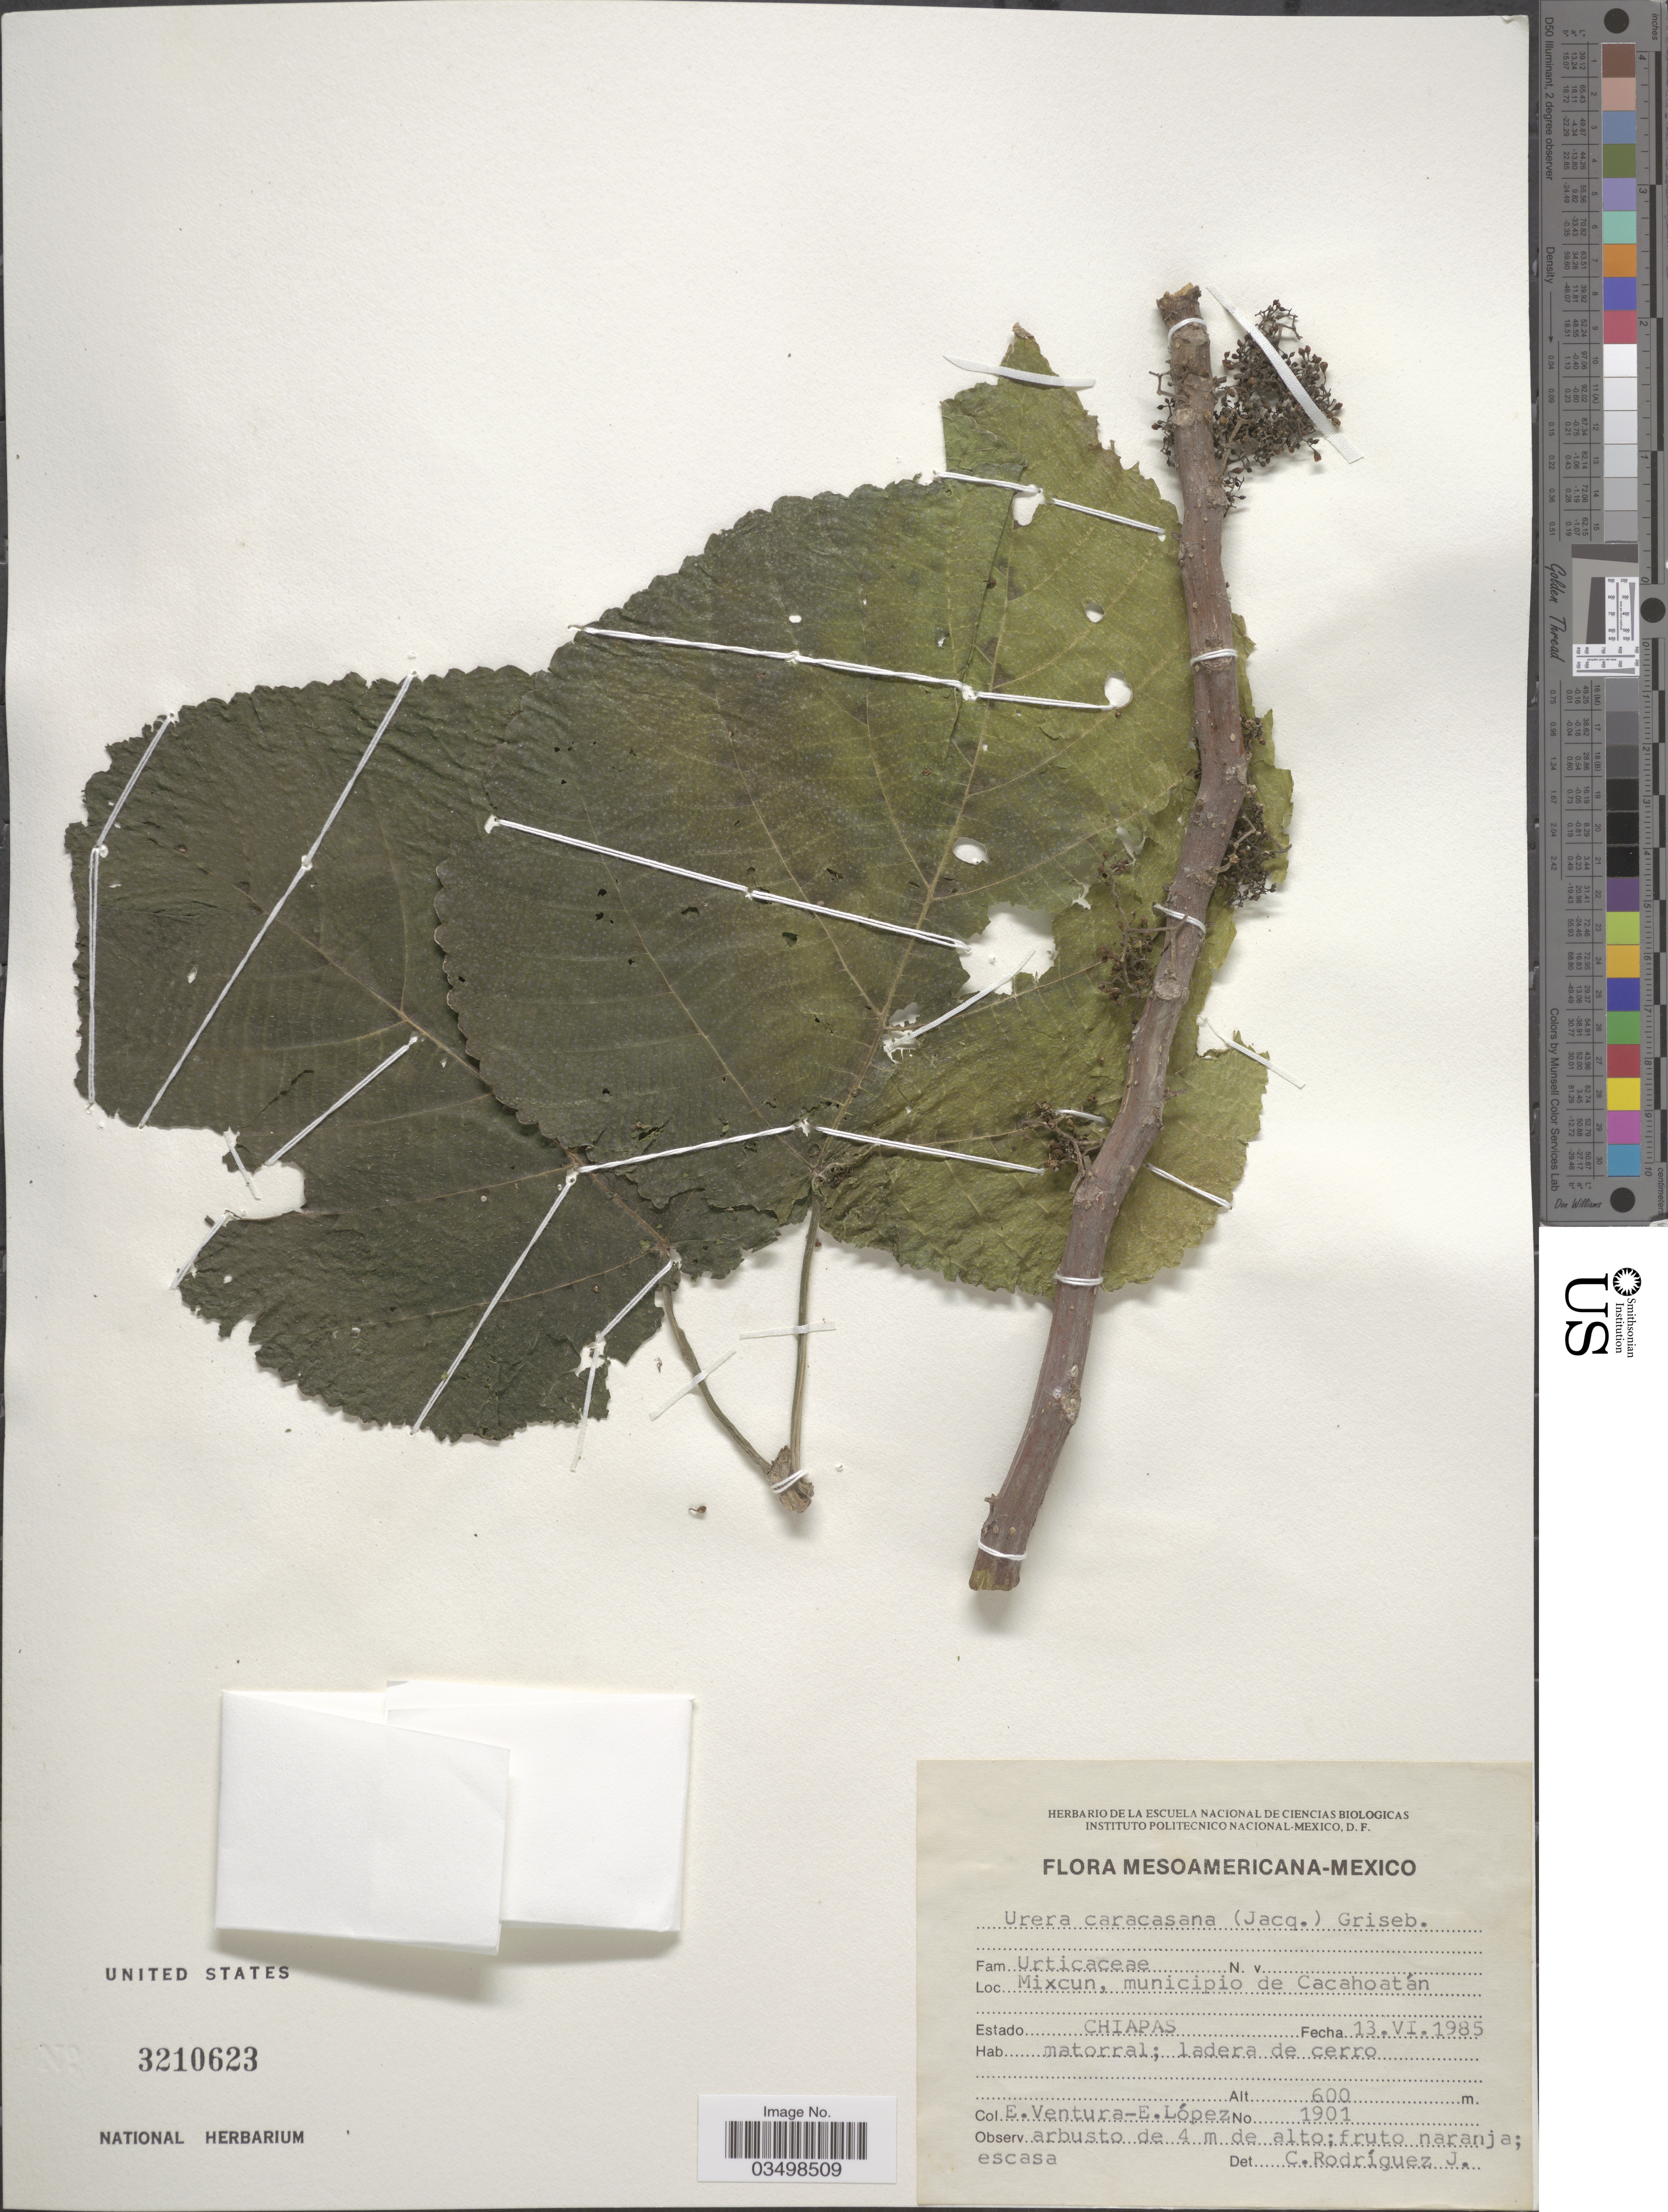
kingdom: Plantae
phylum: Tracheophyta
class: Magnoliopsida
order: Rosales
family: Urticaceae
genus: Urera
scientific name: Urera caracasana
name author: (Jacq.) Gaudich. ex Griseb.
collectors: E. Ventura & E. López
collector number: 1901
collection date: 1985-06-13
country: Mexico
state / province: Chiapas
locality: Mixcun, municipio de Cacahoatán.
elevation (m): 600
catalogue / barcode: US 3210623